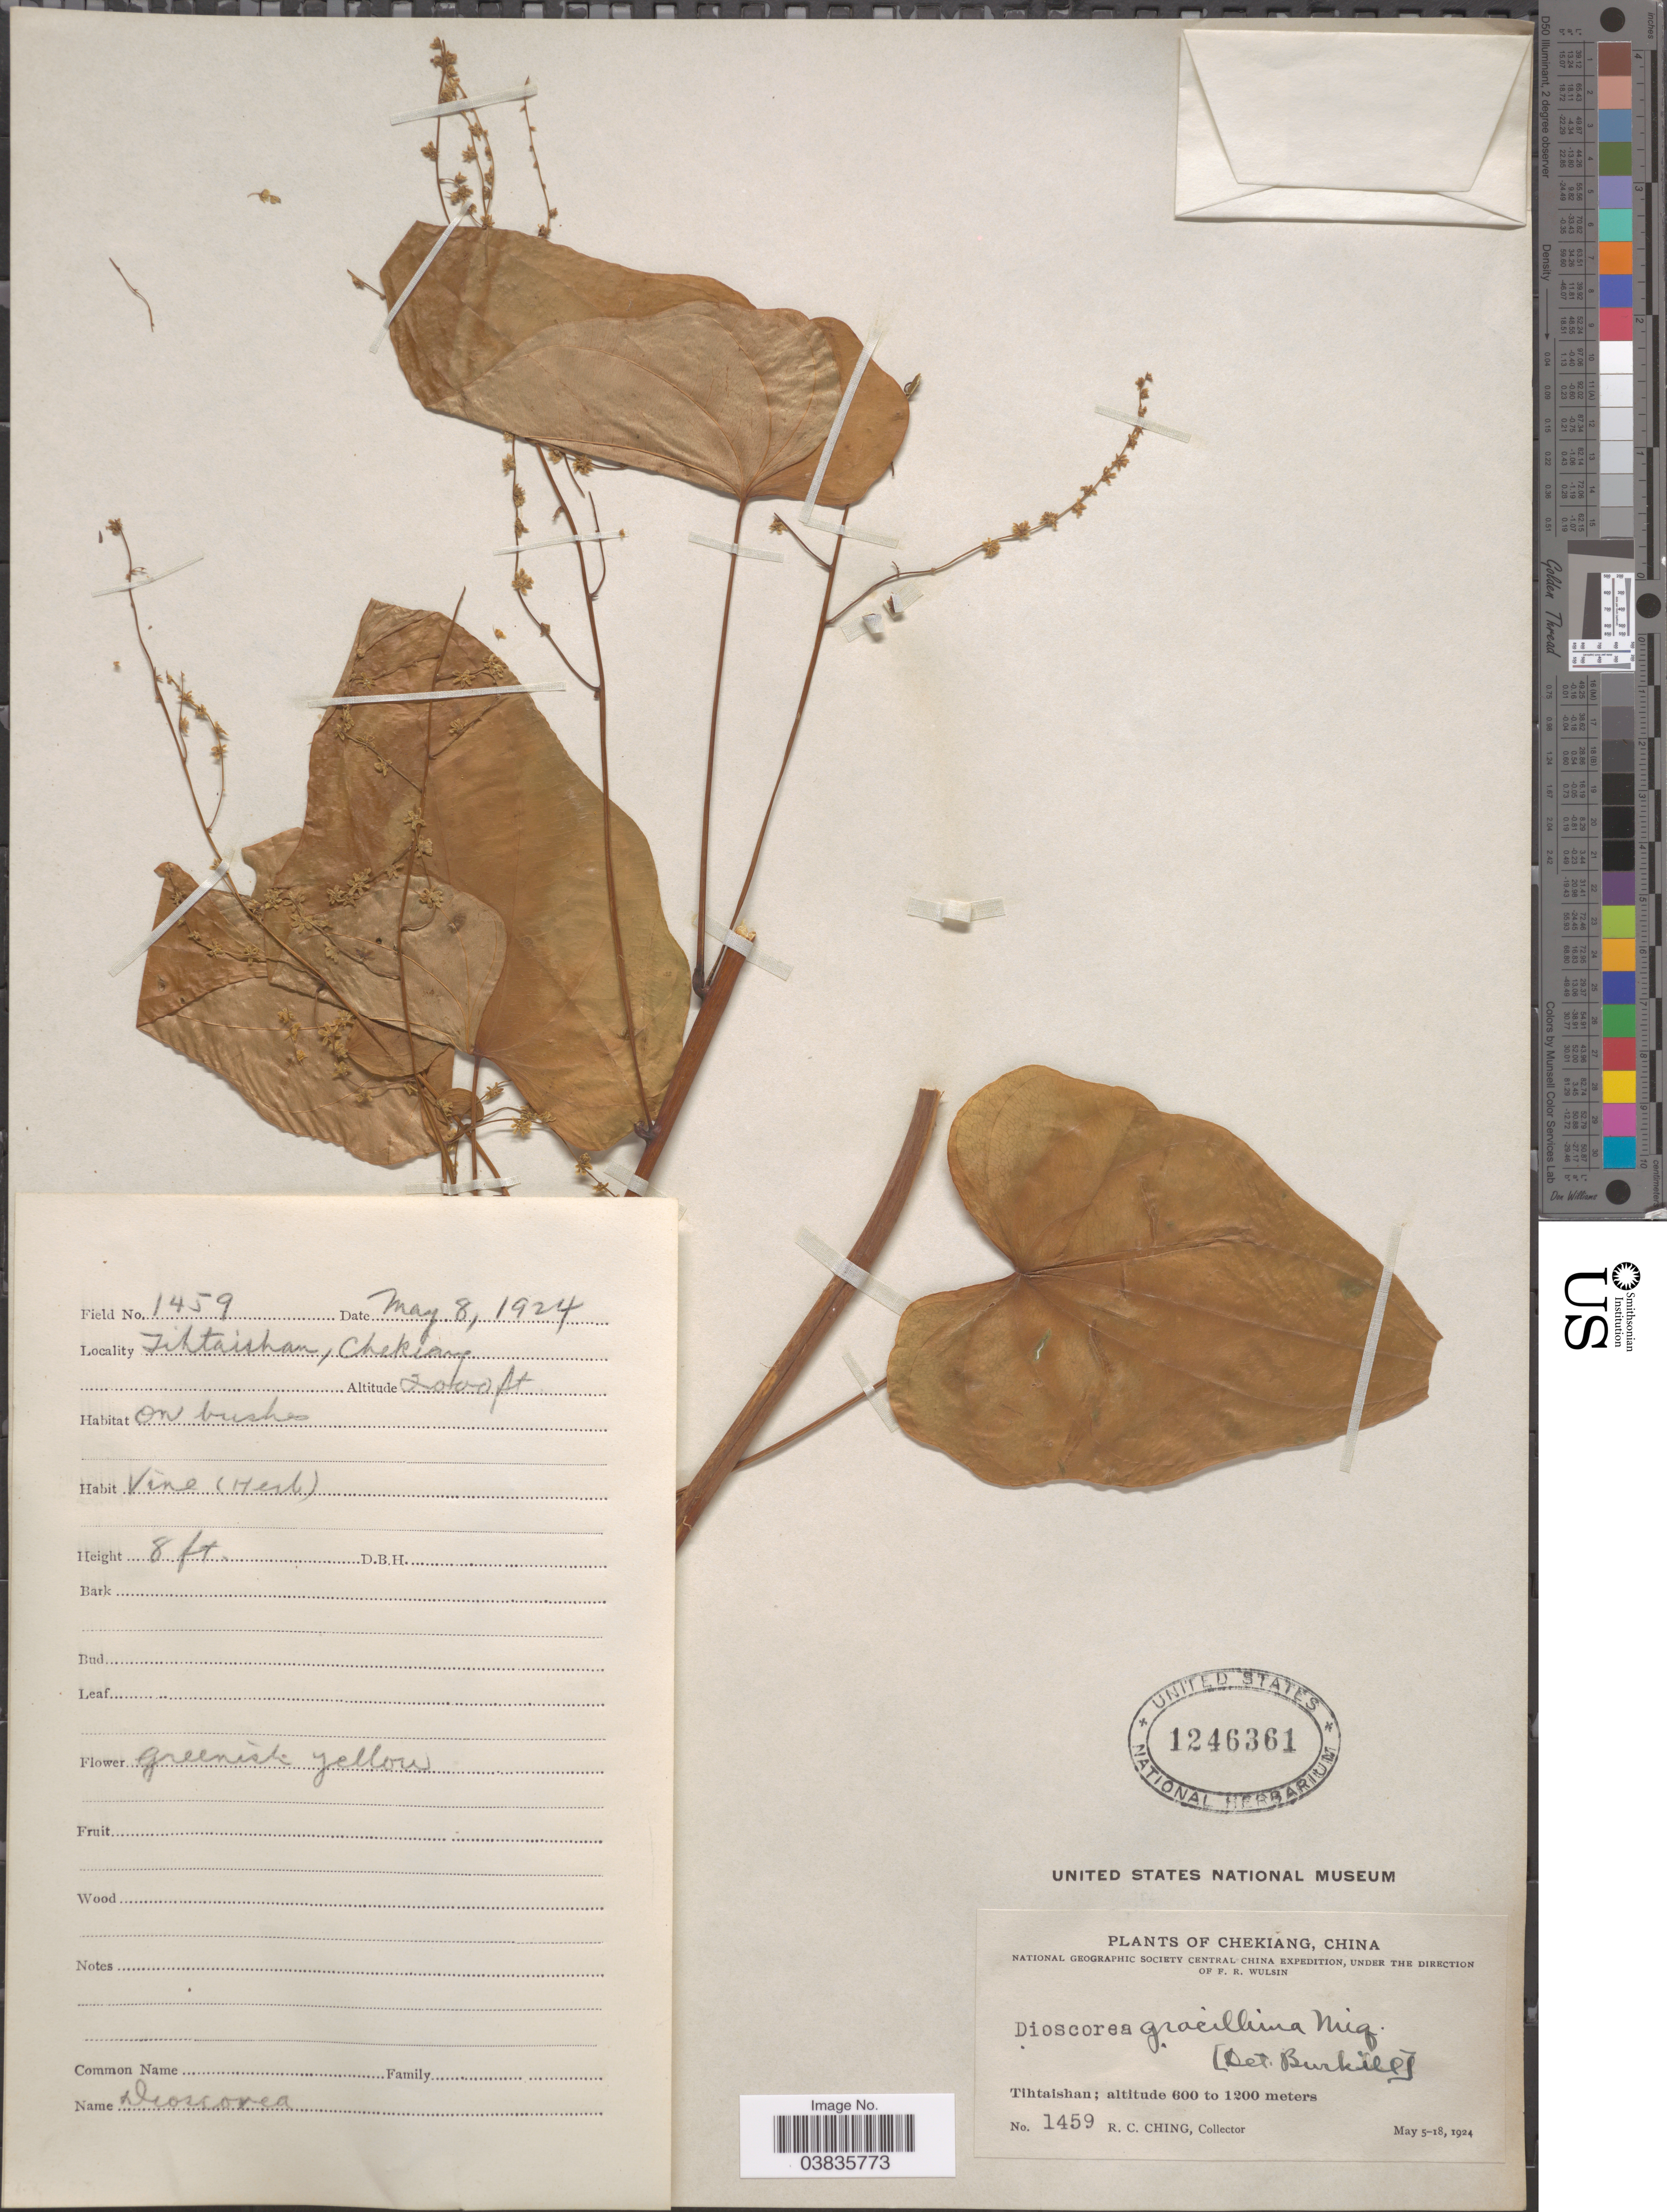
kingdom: Plantae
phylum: Tracheophyta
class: Liliopsida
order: Dioscoreales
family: Dioscoreaceae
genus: Dioscorea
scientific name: Dioscorea gracillima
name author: Miq.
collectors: R. C. Ching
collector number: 1459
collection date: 1924-05-08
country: China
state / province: Zhejiang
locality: Chekiang. Tihtaishan.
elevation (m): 610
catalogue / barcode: US 1246361